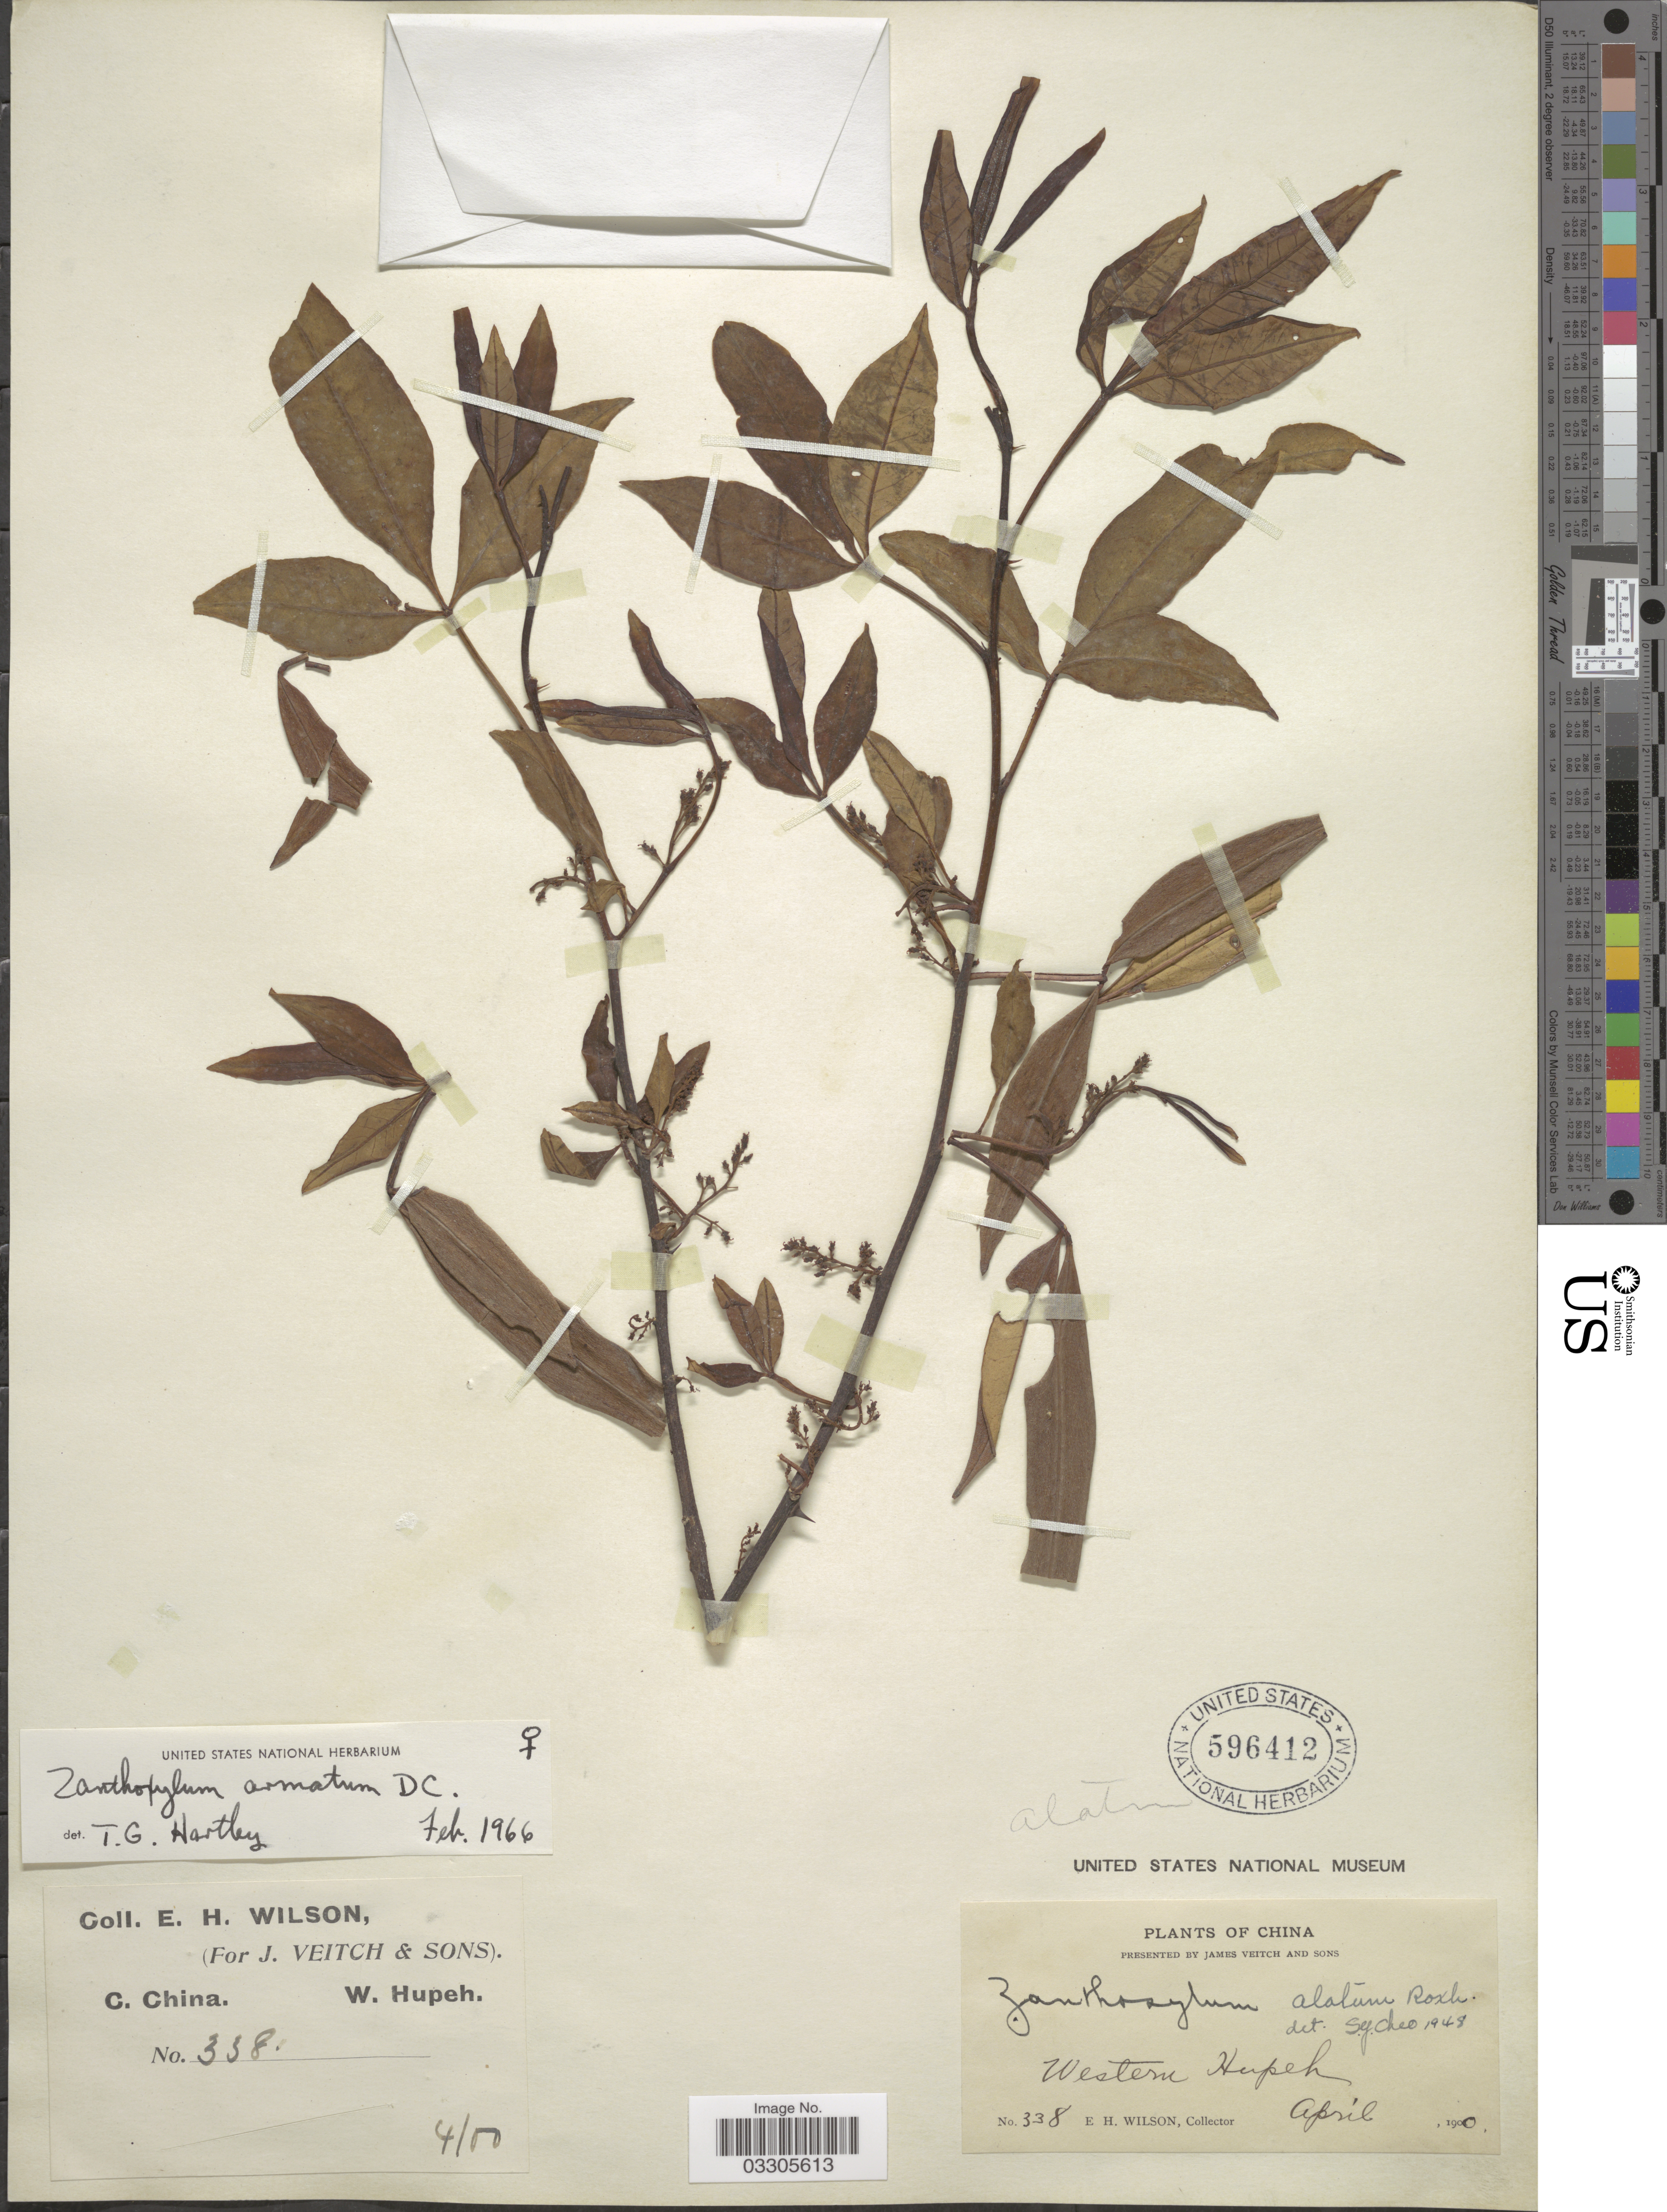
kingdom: Plantae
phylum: Tracheophyta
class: Magnoliopsida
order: Sapindales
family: Rutaceae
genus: Zanthoxylum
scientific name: Zanthoxylum armatum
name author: DC.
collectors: E. Wilson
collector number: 338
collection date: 1900-04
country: China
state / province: Hubei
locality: Western Hupeh.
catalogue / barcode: US 596412